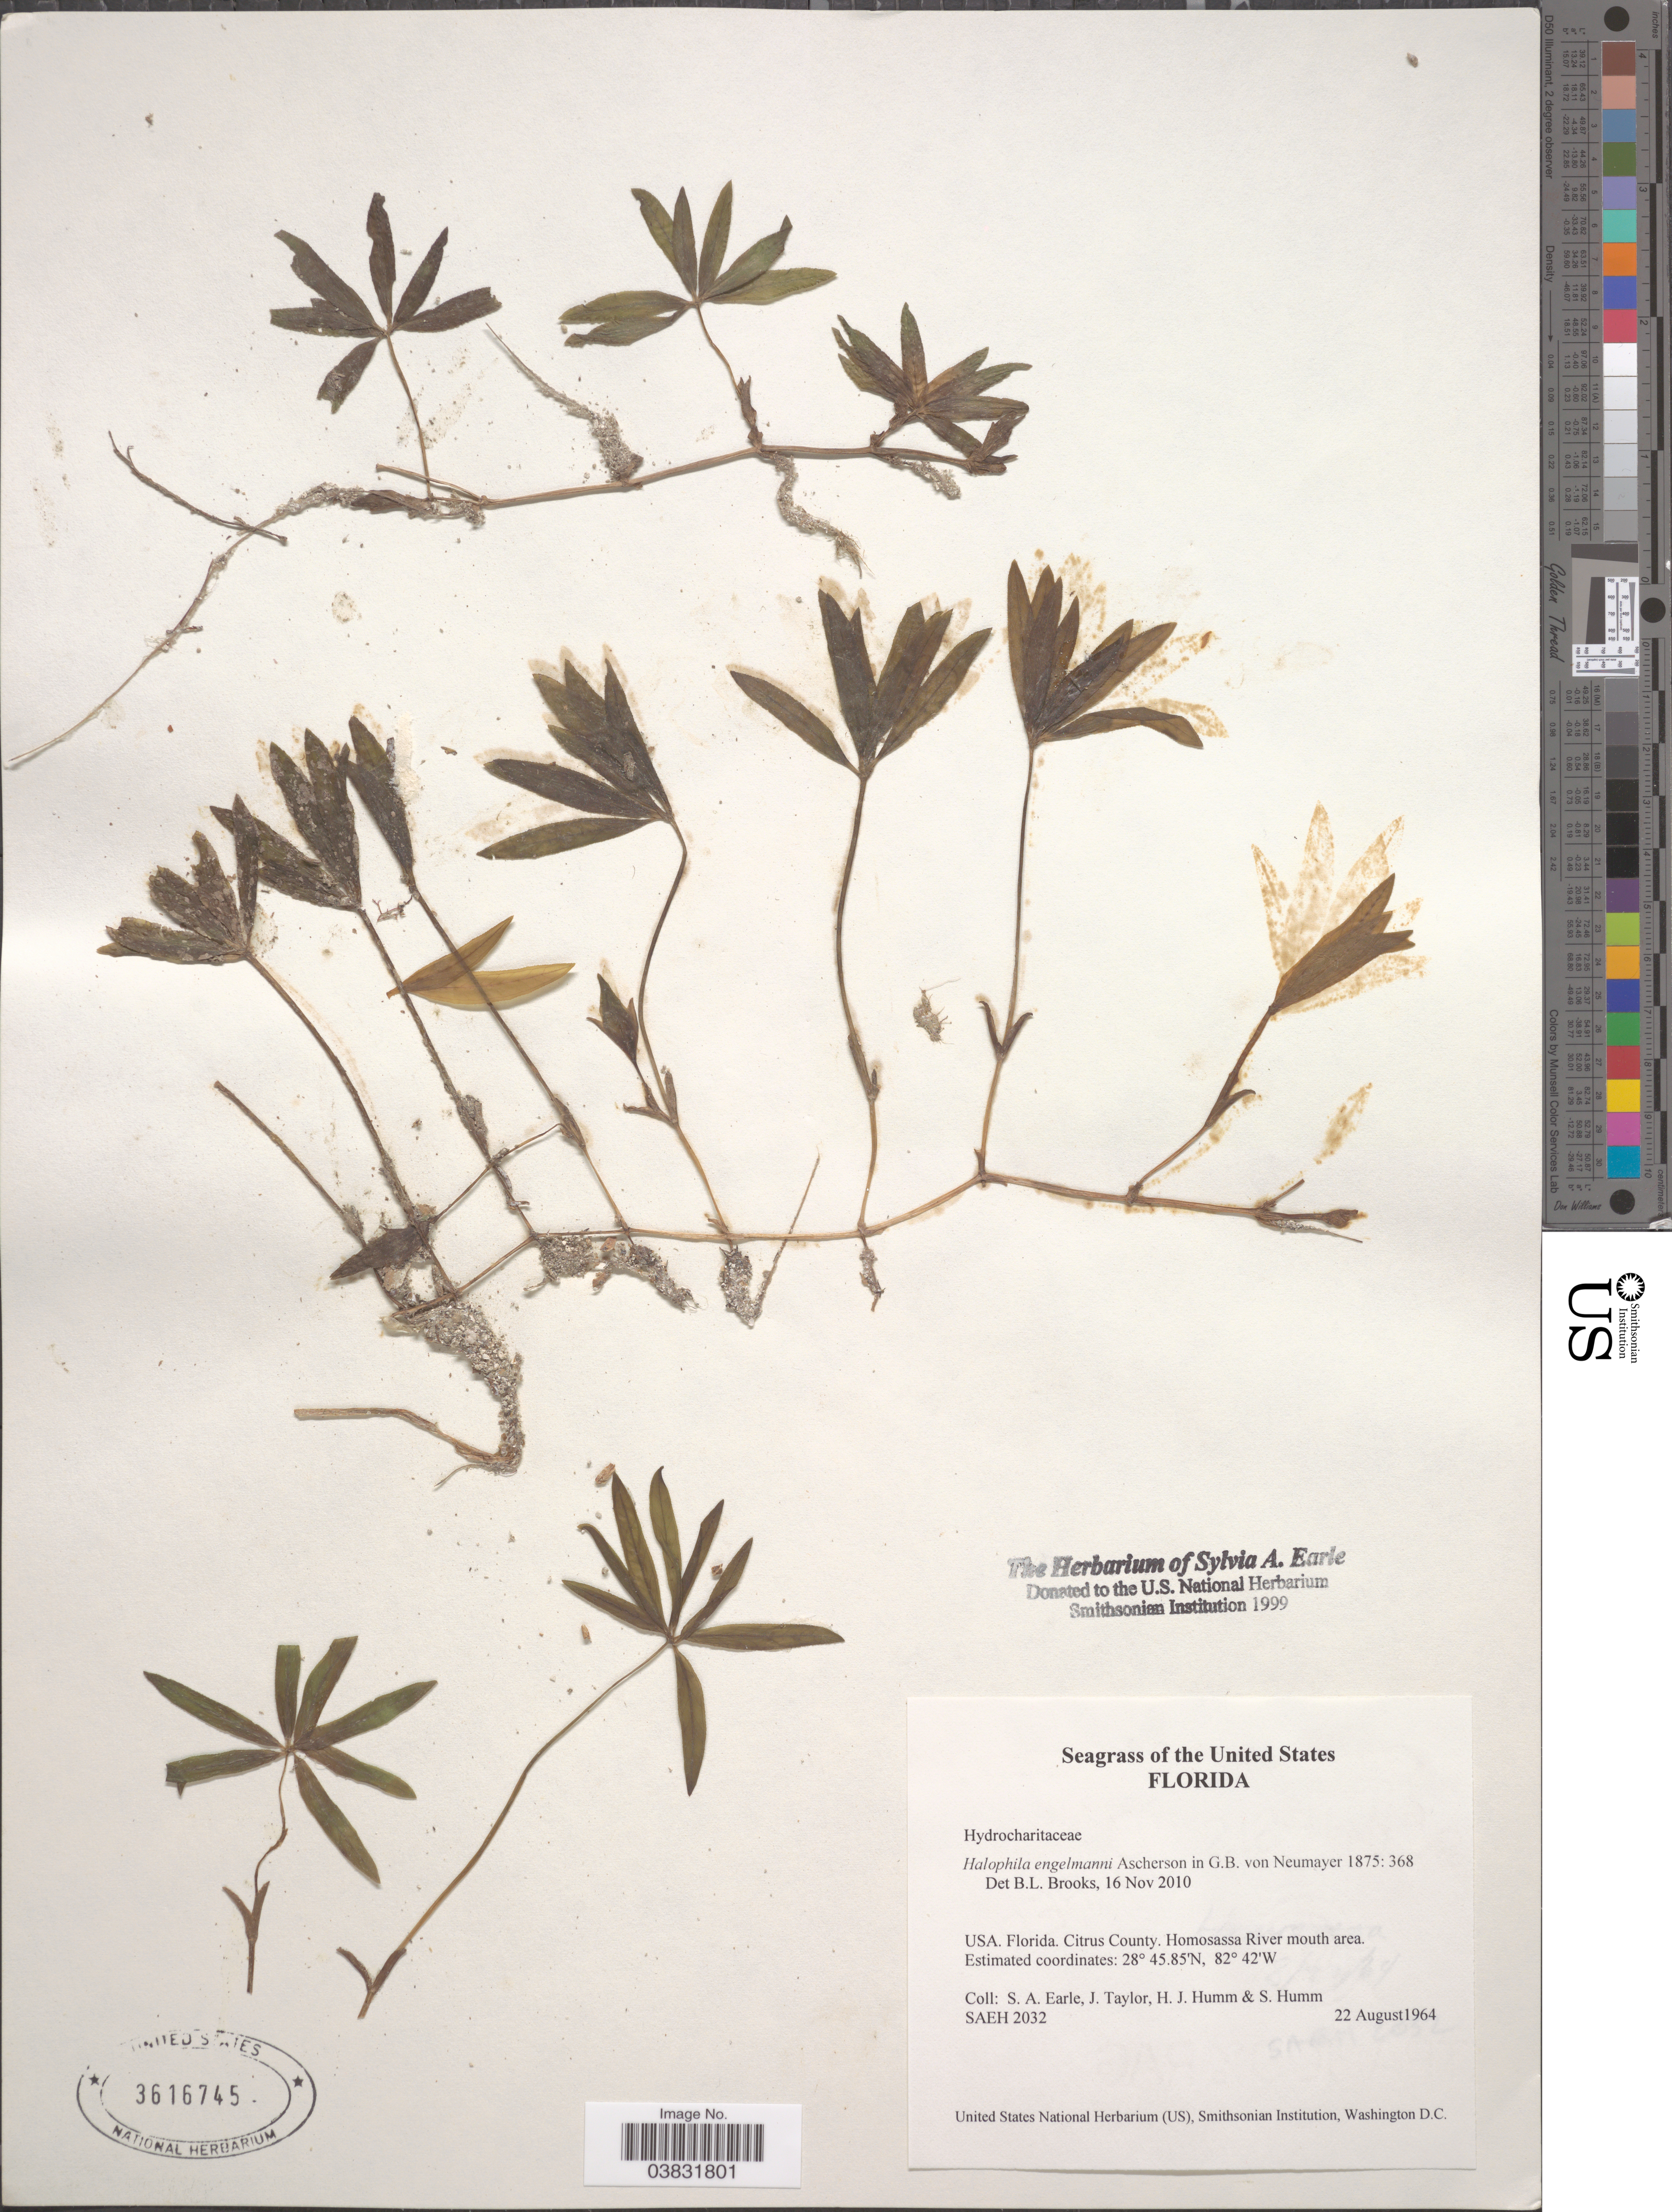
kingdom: Plantae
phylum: Tracheophyta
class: Liliopsida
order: Alismatales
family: Hydrocharitaceae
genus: Halophila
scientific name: Halophila engelmannii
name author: Asch.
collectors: S. A. Earle, J. Taylor, H. J. Humm & S. Humm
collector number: SAEH2032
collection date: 1964-08-22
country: United States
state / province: Florida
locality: Citrus County. Homosassa River mouth area.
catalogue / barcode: US 3616745